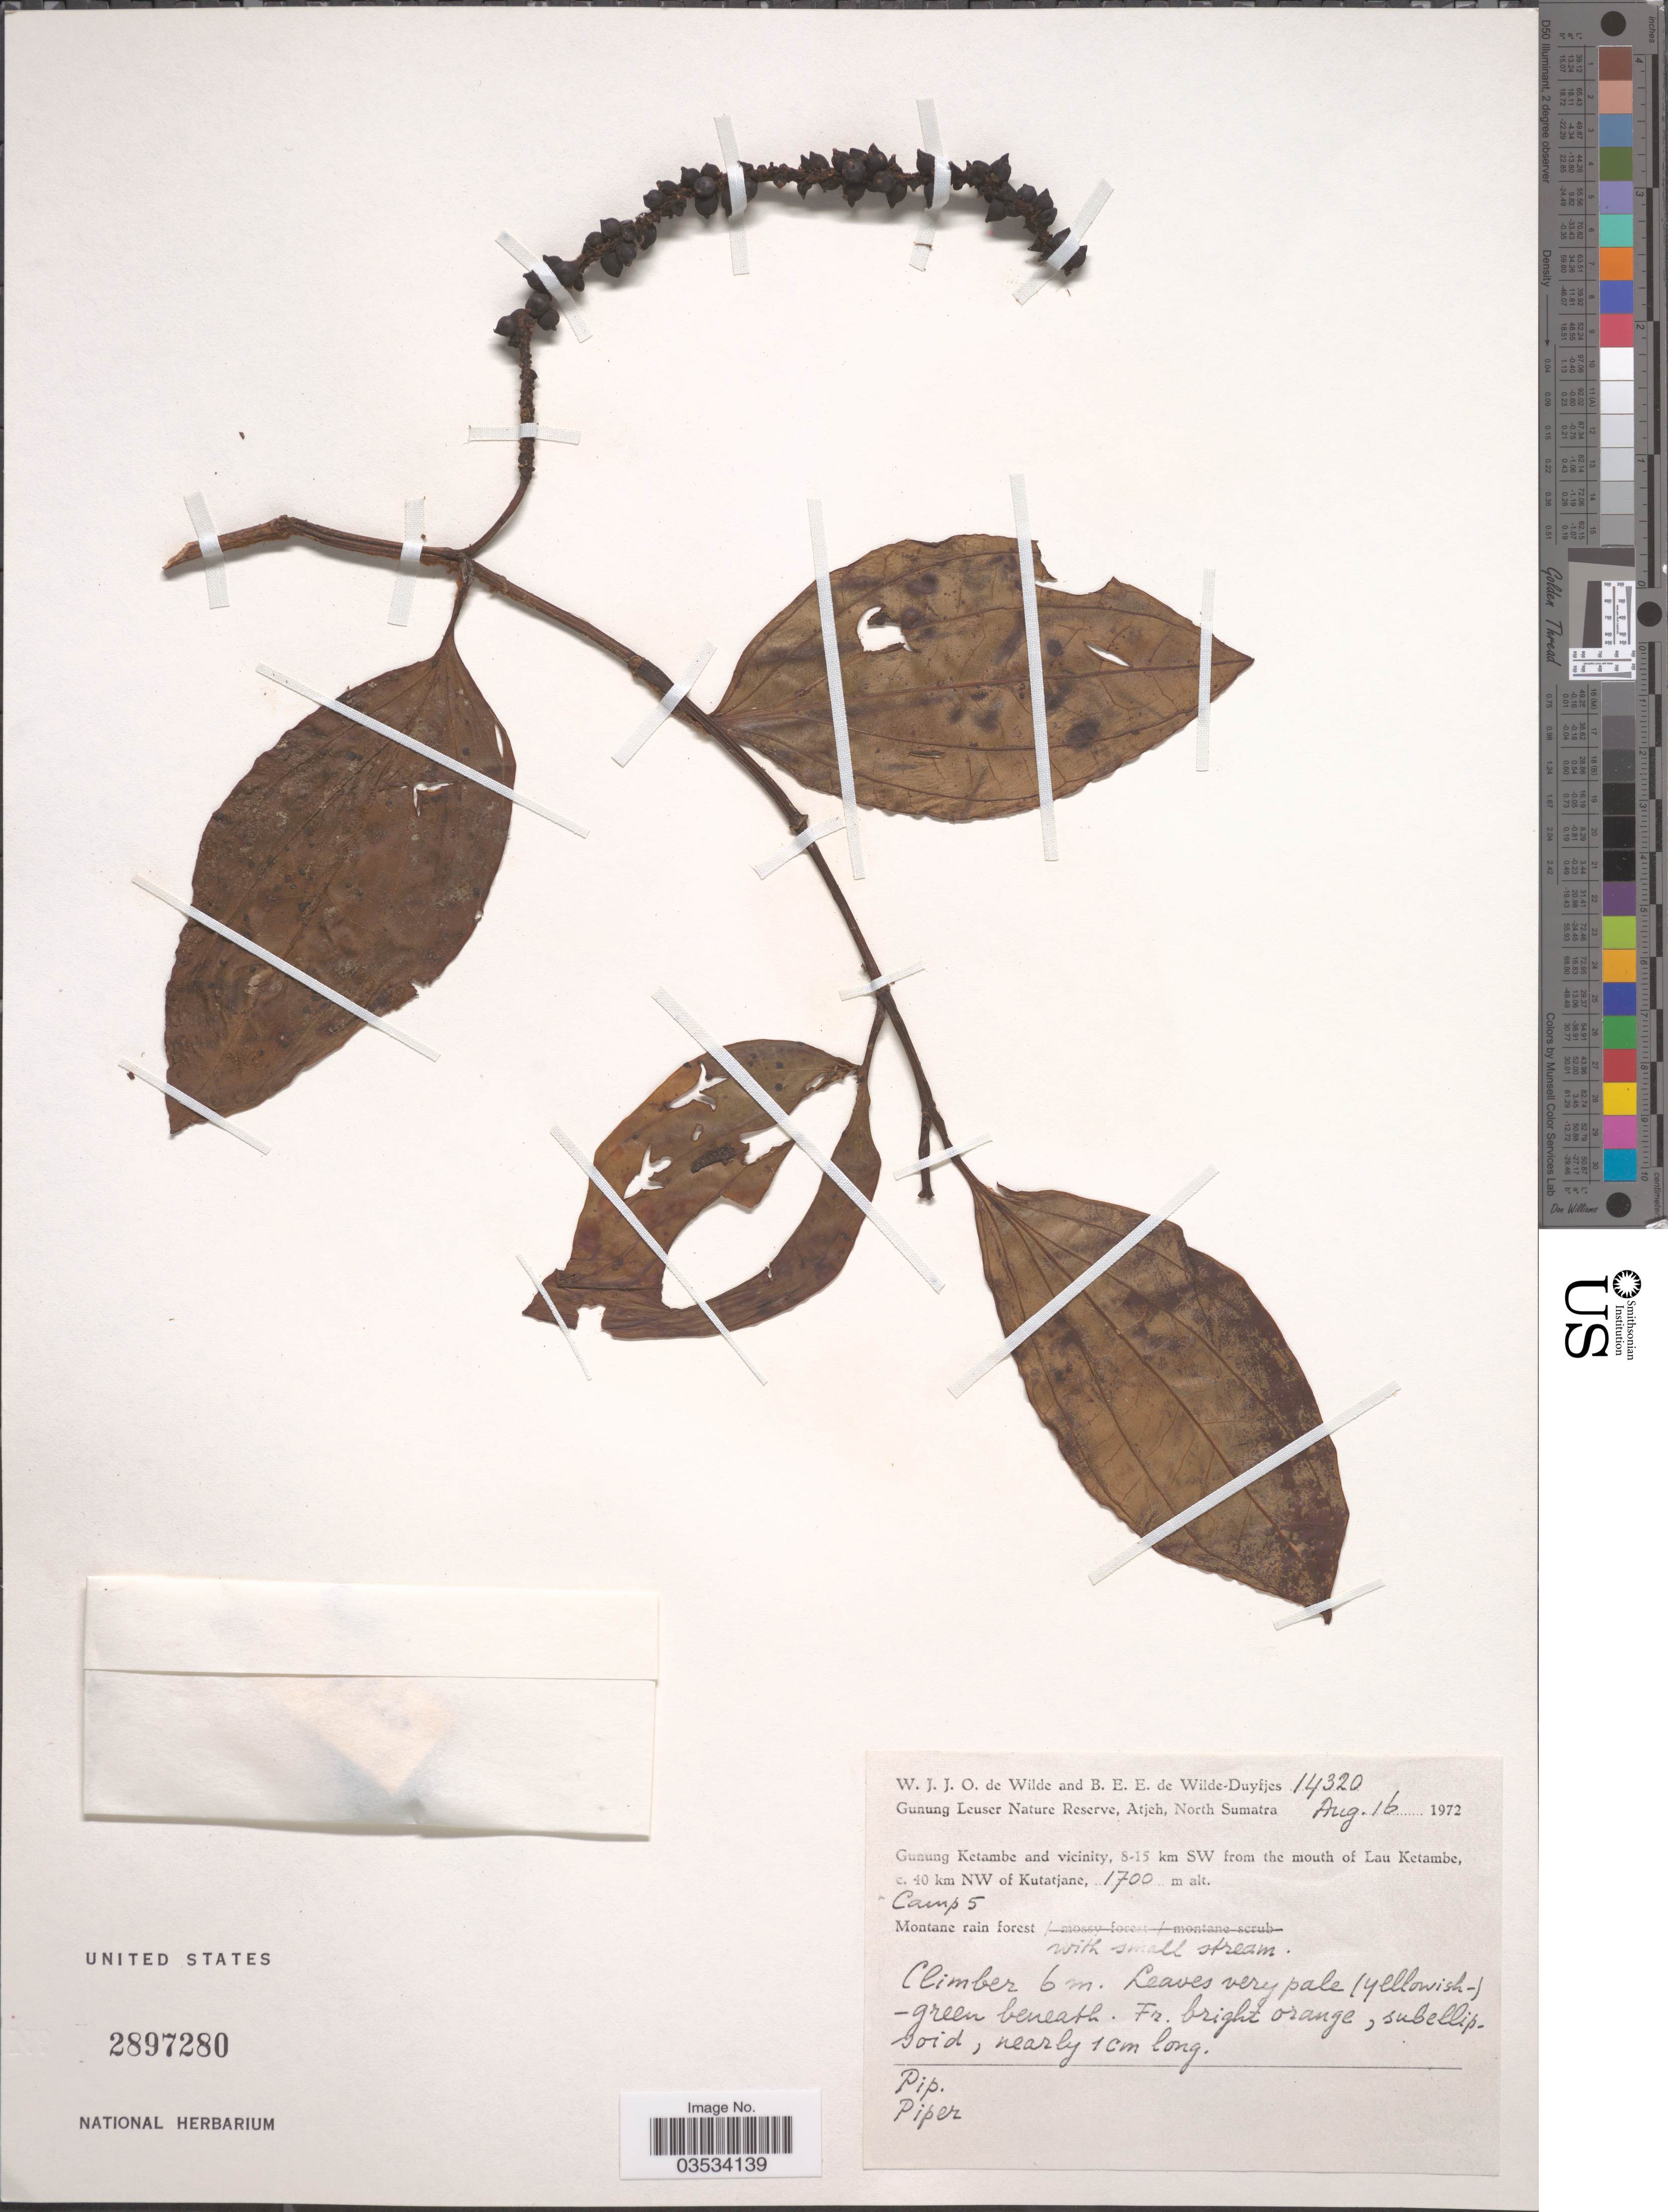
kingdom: Plantae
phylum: Tracheophyta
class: Magnoliopsida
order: Piperales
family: Piperaceae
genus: Piper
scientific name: Piper sp.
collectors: W. J. de Wilde & B. E. de Wilde-Duyfjes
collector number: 14320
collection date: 1972-08-16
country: Indonesia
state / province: Sumatra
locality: Gunung Leuser Nature Reserve, Atjeh, North Sumatra. Gunung Ketambe and vicinity, 8-15 km SW from the mouth of Lau Ketambe, c. 40 km NW of Kutatjane. Camp 5.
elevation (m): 1700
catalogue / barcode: US 2897280